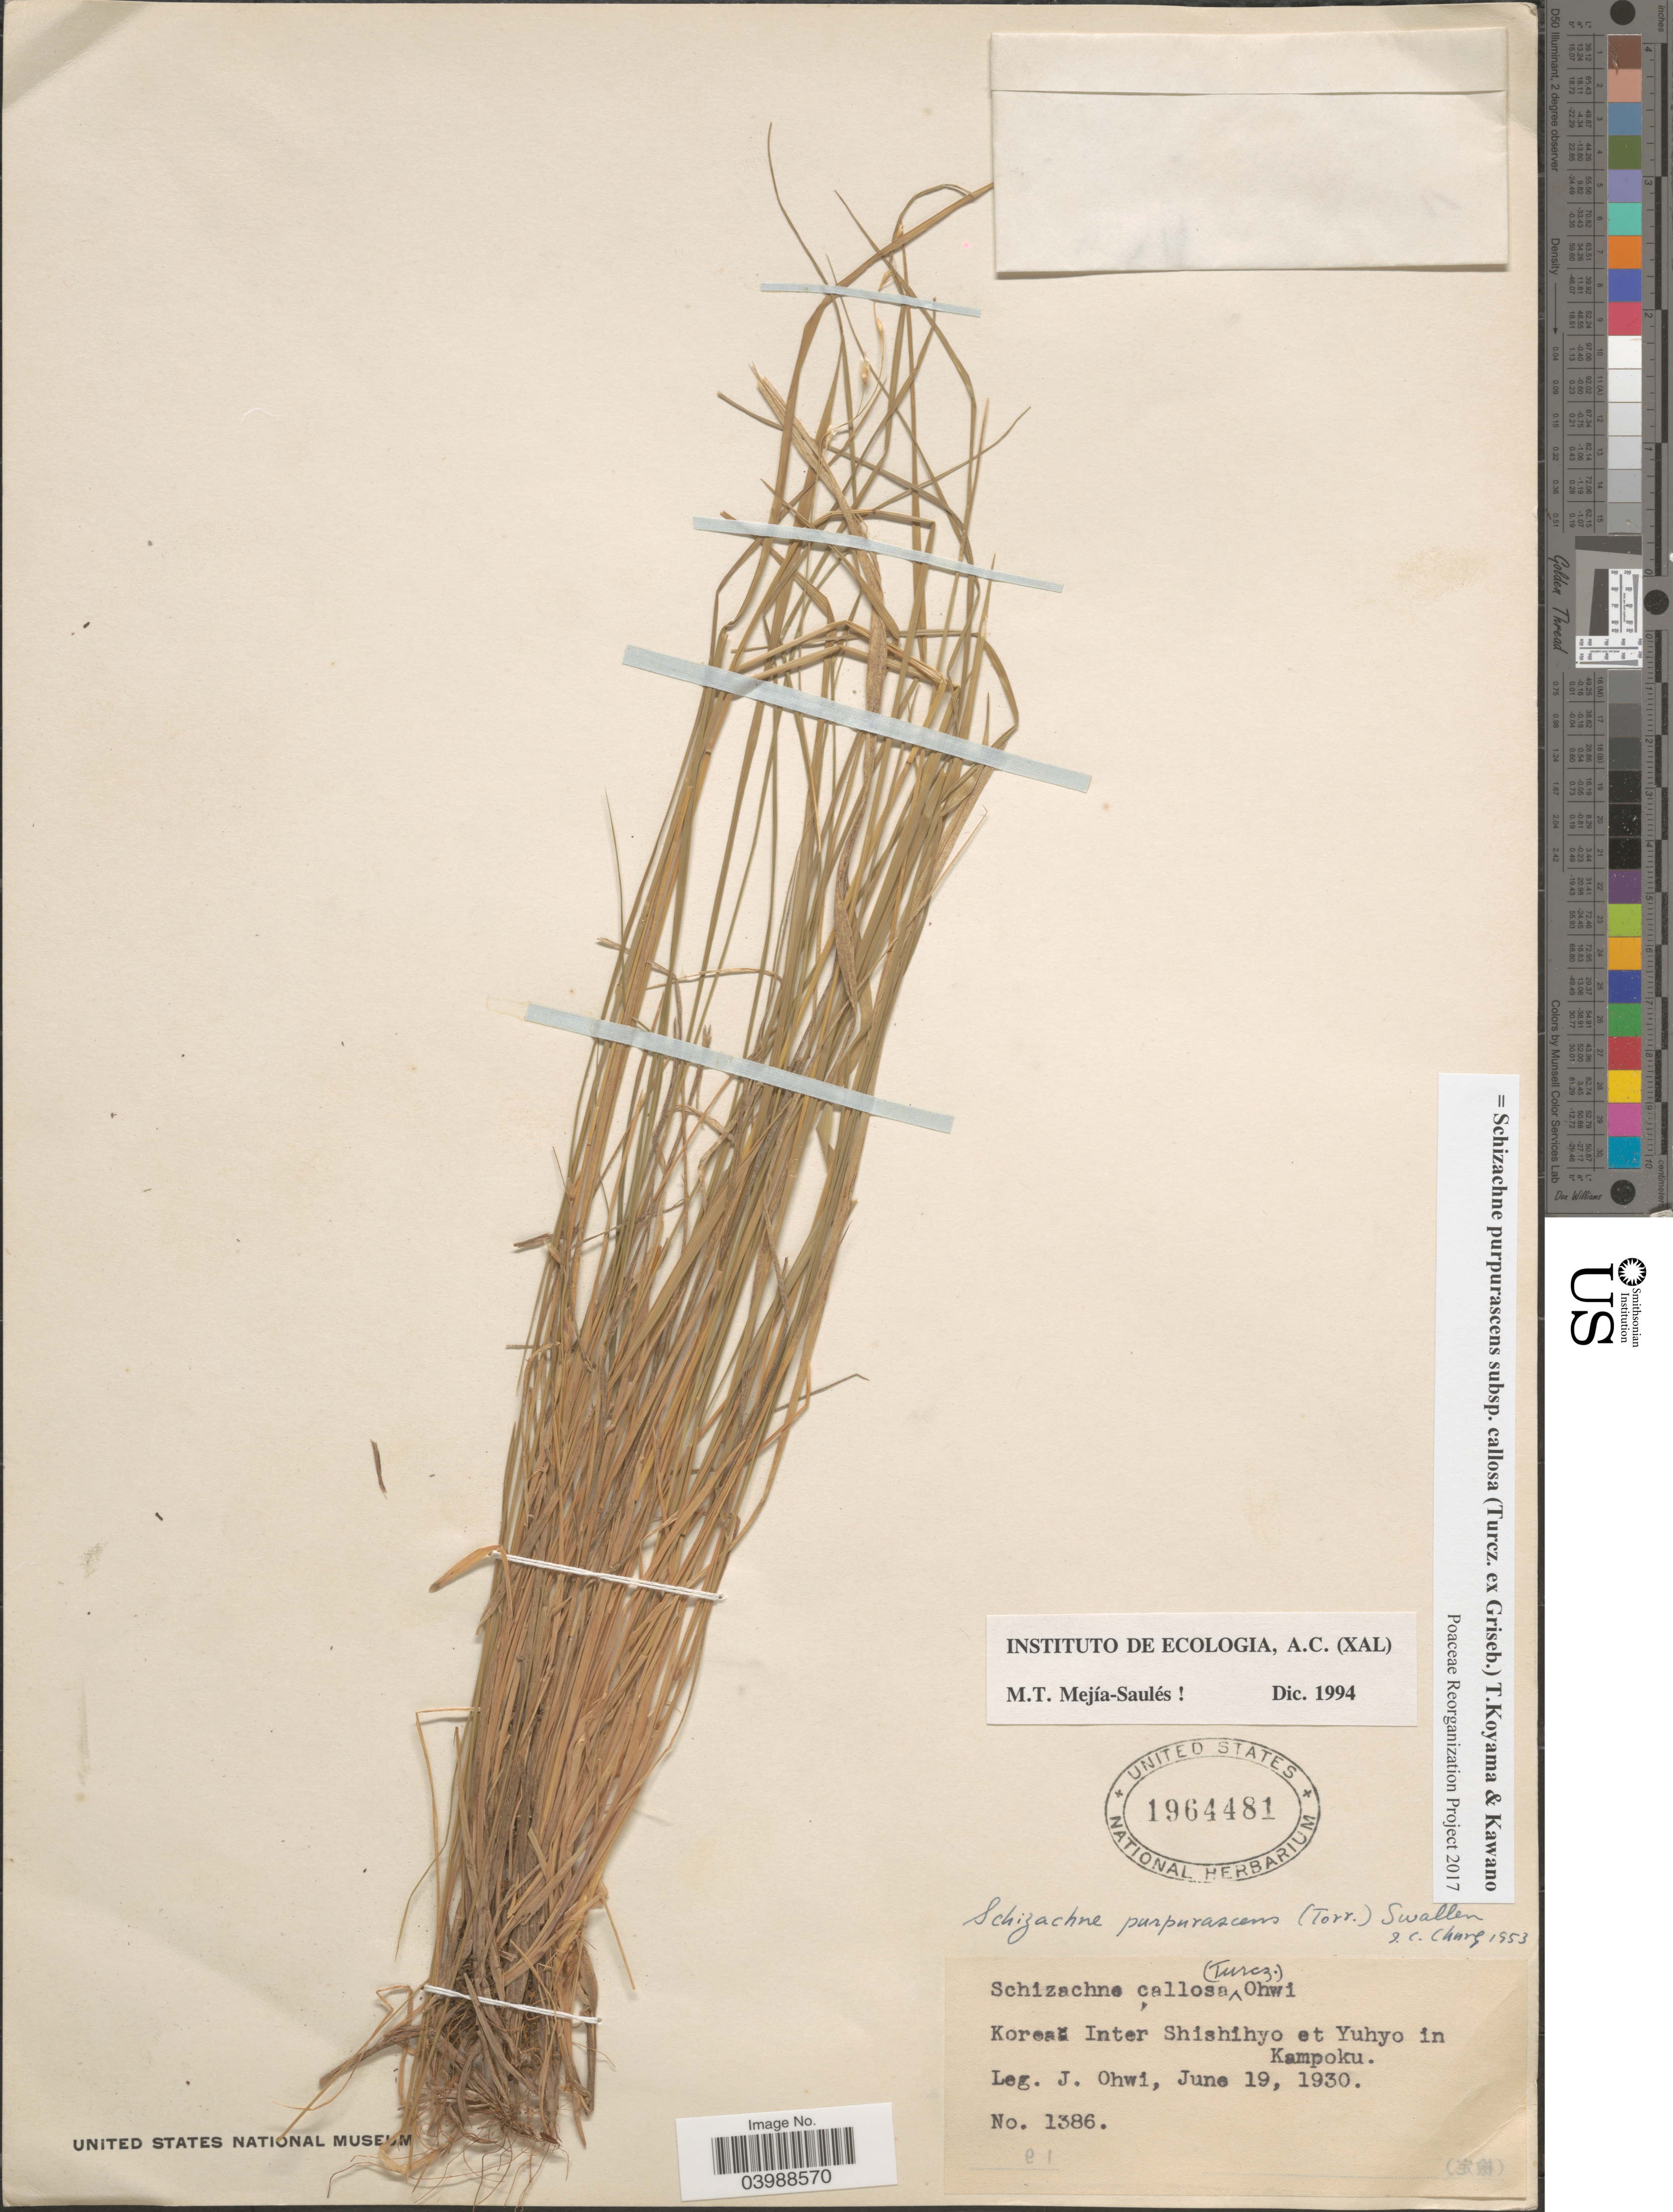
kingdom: Plantae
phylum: Tracheophyta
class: Liliopsida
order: Poales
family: Poaceae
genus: Schizachne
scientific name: Schizachne purpurascens subsp. callosa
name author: (Turcz. ex Griseb.) T. Koyama & Kawano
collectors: J. Ohwi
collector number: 1386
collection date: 1930-06-19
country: North Korea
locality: Inter Shishihyo et Yuhyo in Kampoku.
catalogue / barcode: US 1964481